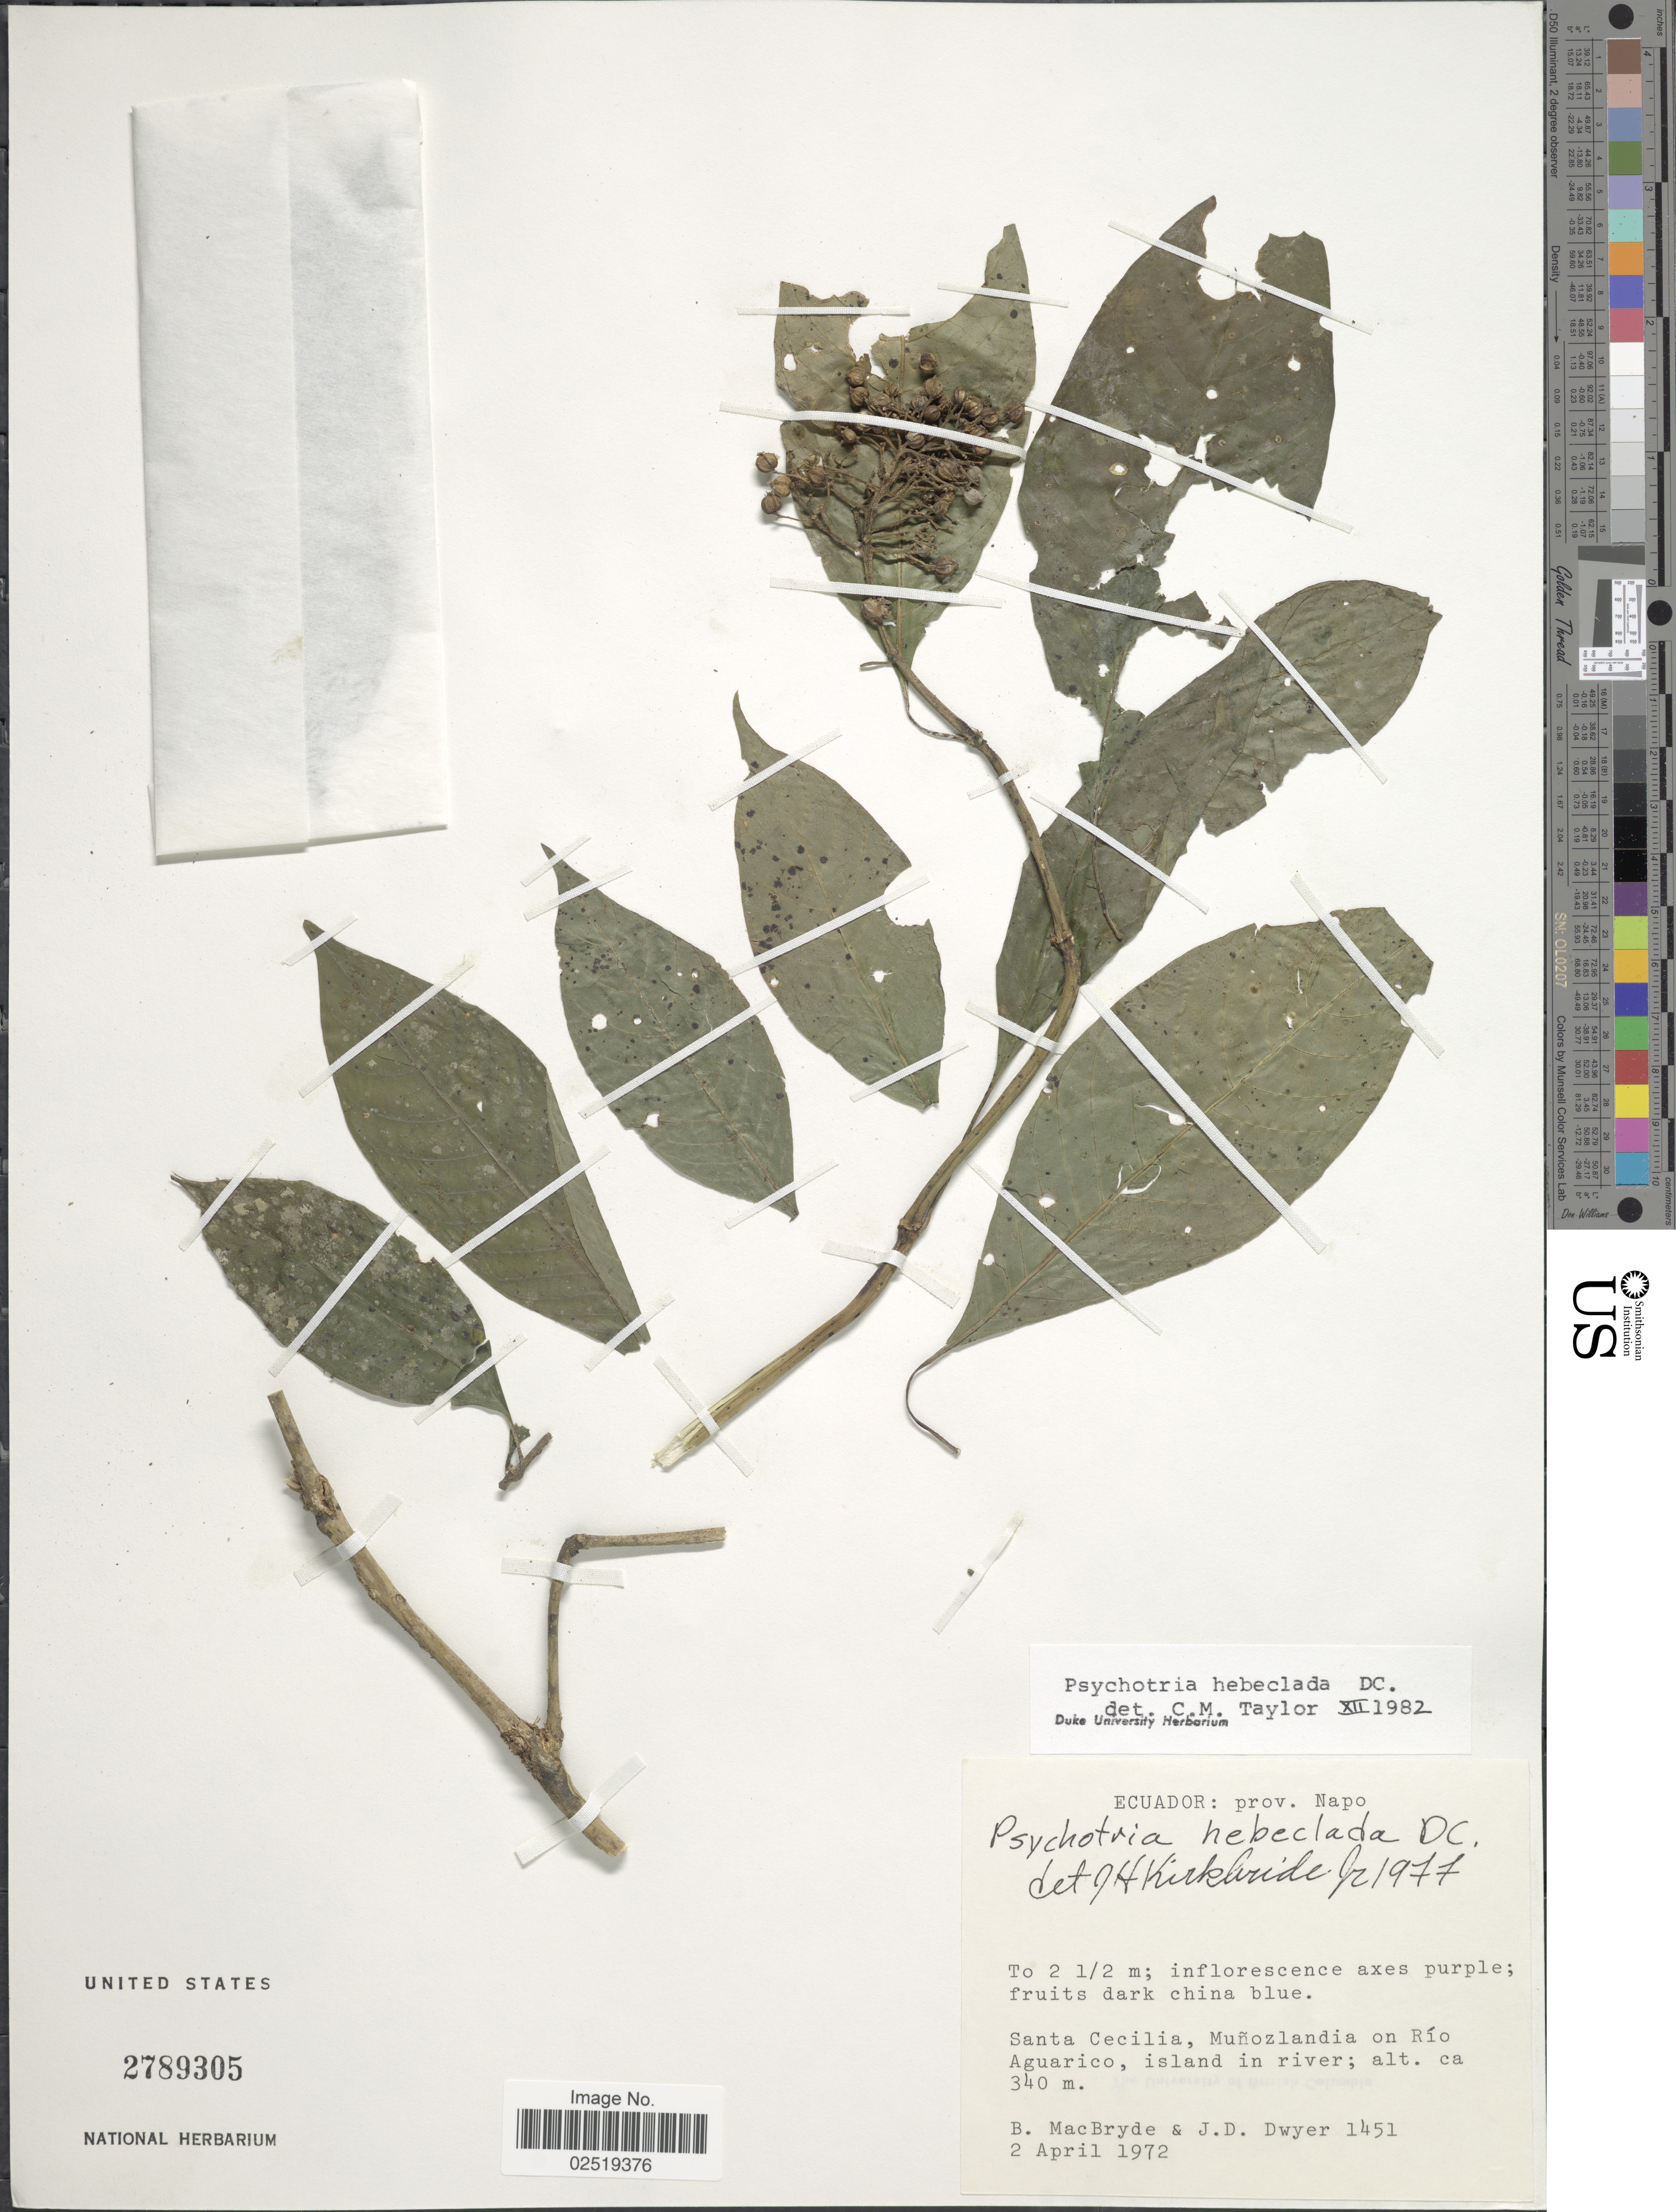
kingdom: Plantae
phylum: Tracheophyta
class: Magnoliopsida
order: Gentianales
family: Rubiaceae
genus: Psychotria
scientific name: Psychotria hebeclada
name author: DC.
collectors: B. MacBryde & J. D. Dwyer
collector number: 1451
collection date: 1972-04-02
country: Ecuador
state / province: Napo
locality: Prov. Napo. Santa Cecilia, Munozlandia on Rio Aguarico, island in river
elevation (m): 340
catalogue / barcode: US 2789305